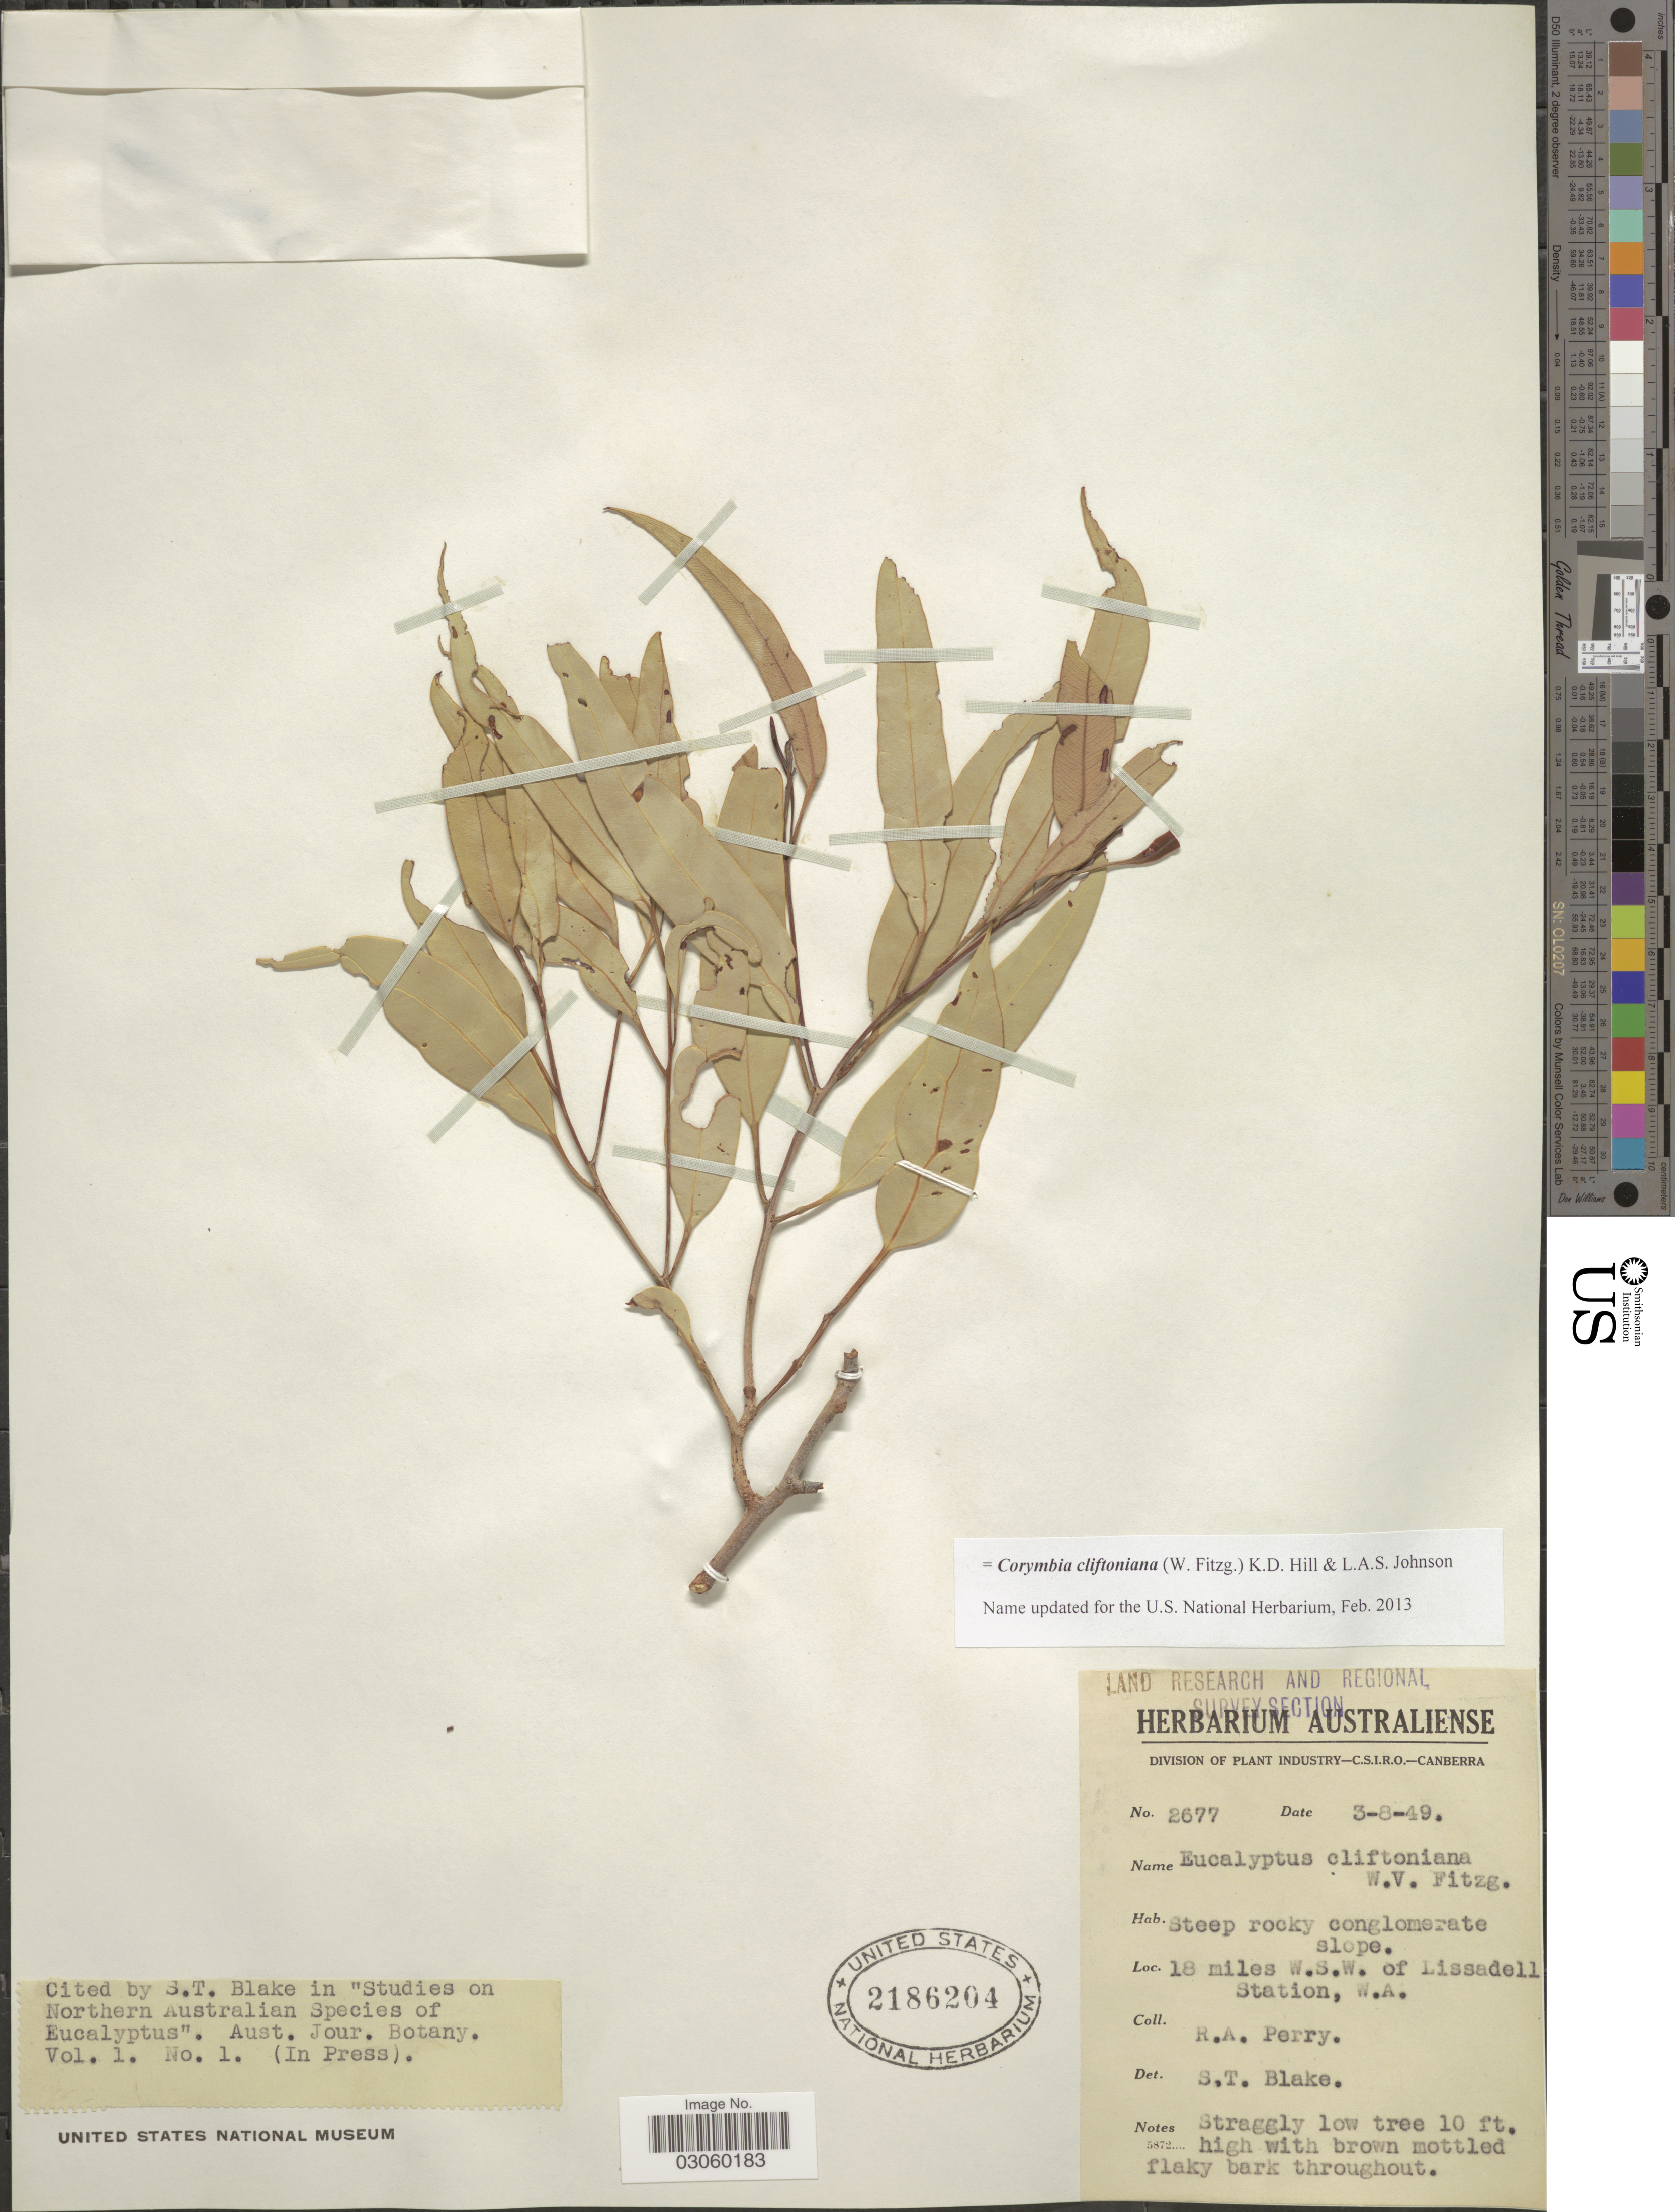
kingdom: Plantae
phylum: Tracheophyta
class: Magnoliopsida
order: Myrtales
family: Myrtaceae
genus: Corymbia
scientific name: Corymbia cliftoniana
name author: (W. Fitzg.) K.D. Hill & L.A.S. Johnson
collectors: Perry, R. A.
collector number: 2677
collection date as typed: Transcribed d/m/y: 3/8/49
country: Australia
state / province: Western Australia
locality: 18 miles W.S.W. of Lissadell Station, W.A.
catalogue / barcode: US 2186204